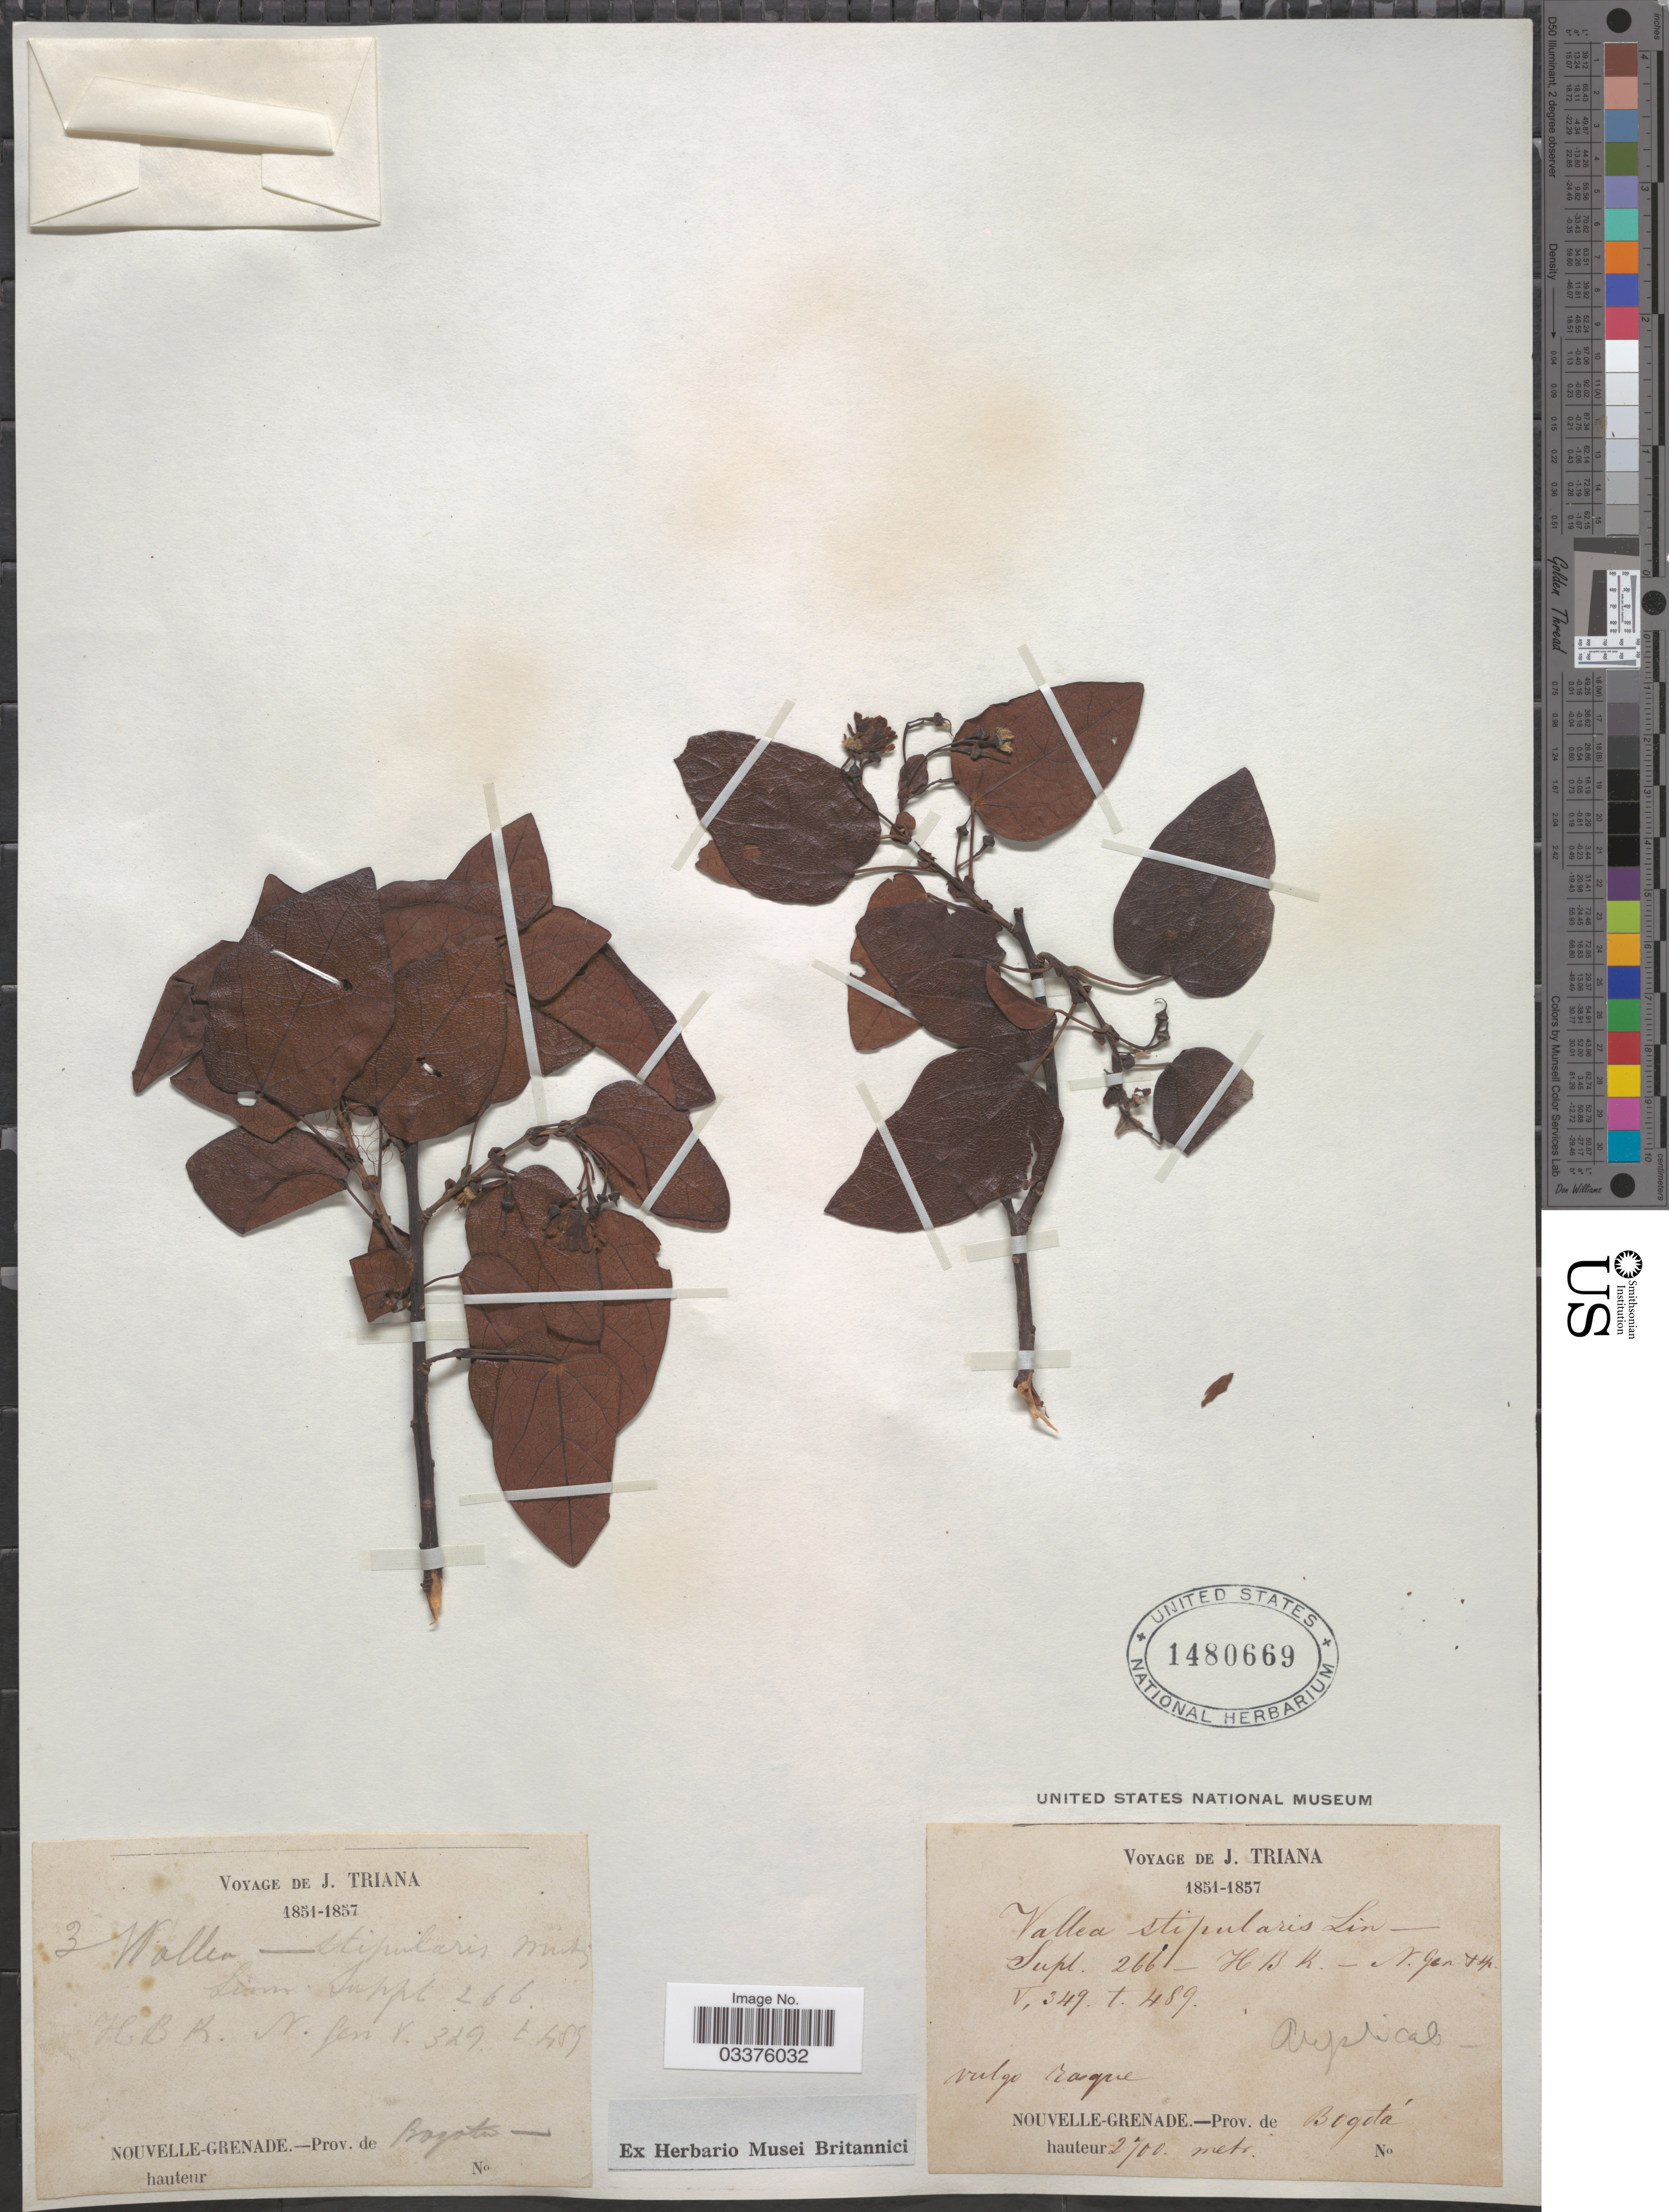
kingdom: Plantae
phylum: Tracheophyta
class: Magnoliopsida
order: Oxalidales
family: Elaeocarpaceae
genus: Vallea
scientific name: Vallea stipularis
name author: L. f.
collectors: J. Triana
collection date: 1851/1857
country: Colombia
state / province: Bogota D.C.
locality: Nouvelle-Grenade. Prov. de Bogotá.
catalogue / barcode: US 1480669